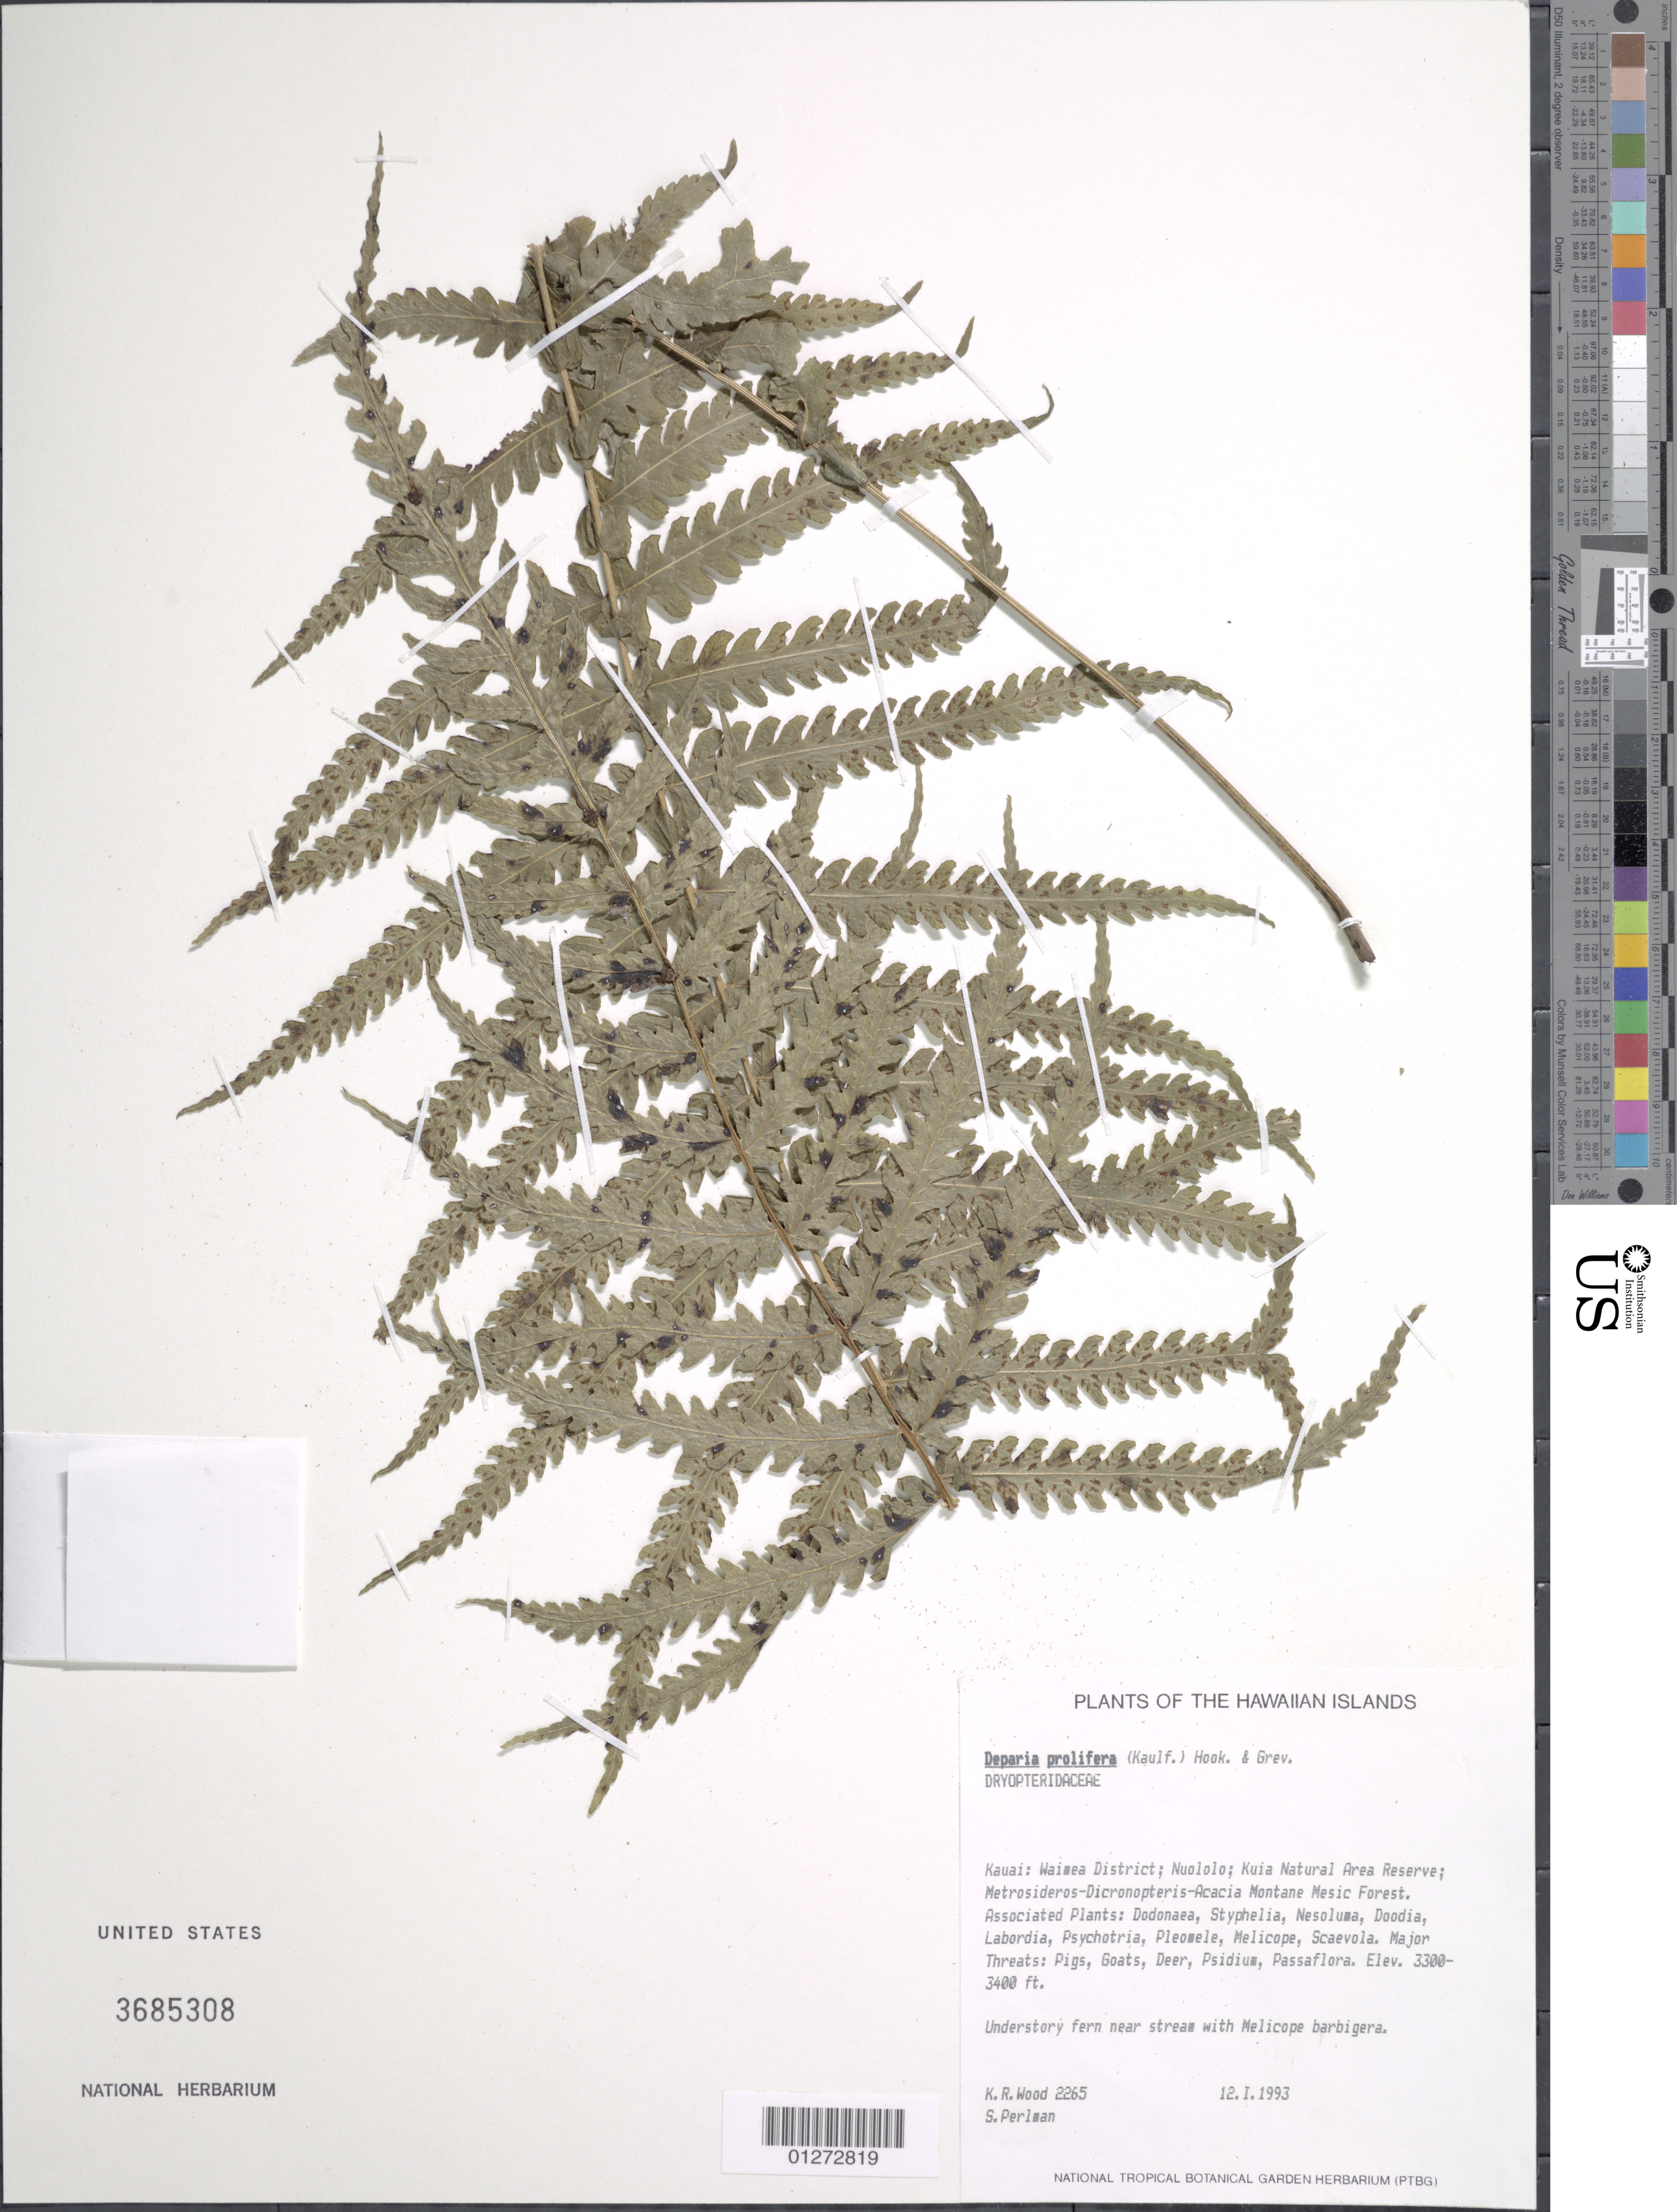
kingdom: Plantae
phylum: Tracheophyta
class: Polypodiopsida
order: Polypodiales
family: Athyriaceae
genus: Deparia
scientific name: Deparia prolifera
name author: (Kaulf.) Hook. & Grev.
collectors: K. R. Wood & S. P. Perlman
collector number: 2265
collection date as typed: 12 Jan 1993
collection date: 1993-01-12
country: United States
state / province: Hawaii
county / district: Kauai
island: Kaua'i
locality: Waimea Dist, Nuolola, Kuia Natural Area Reserve.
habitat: Montane mesic forest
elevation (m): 1006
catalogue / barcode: US 3685308